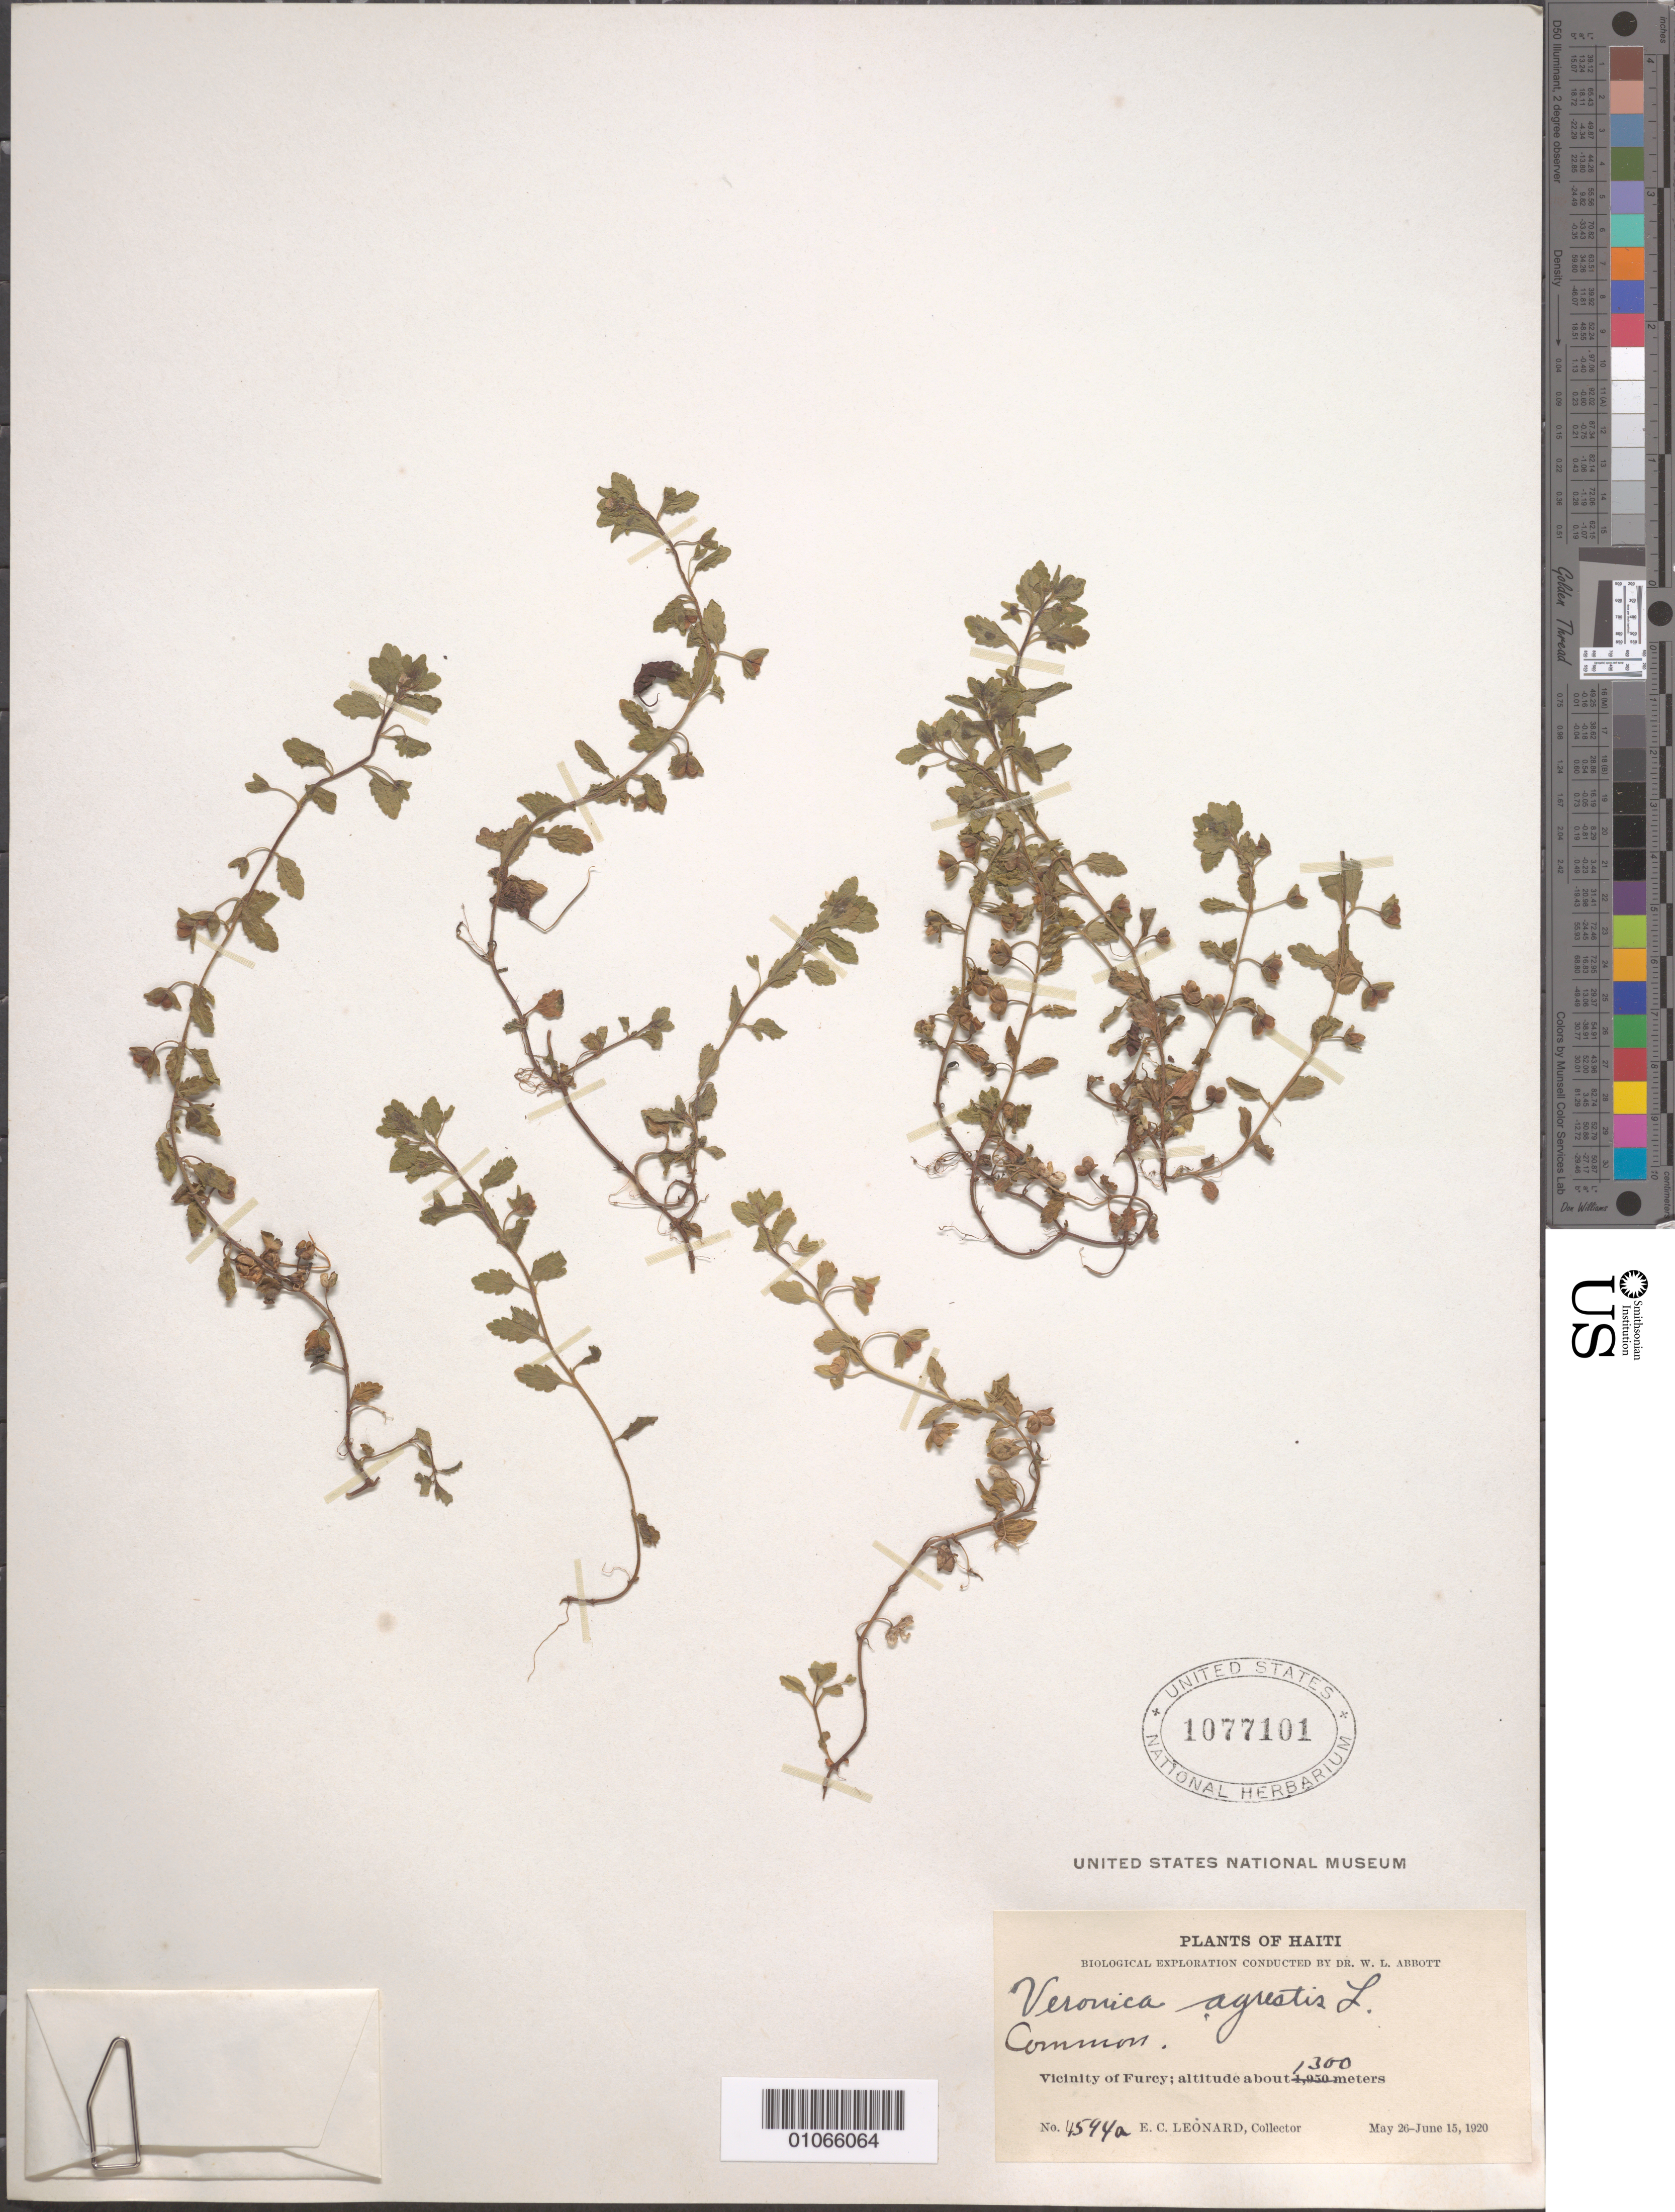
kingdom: Plantae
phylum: Tracheophyta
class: Magnoliopsida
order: Lamiales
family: Plantaginaceae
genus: Veronica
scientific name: Veronica agrestis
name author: L.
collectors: E. C. Leonard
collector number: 4594a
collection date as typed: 26 May 1920 to 15 Jun 1920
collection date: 1920-05-26/1920-06-15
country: Haiti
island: Hispaniola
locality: Vicinity of Furey.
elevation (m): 1300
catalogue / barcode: US 1077101